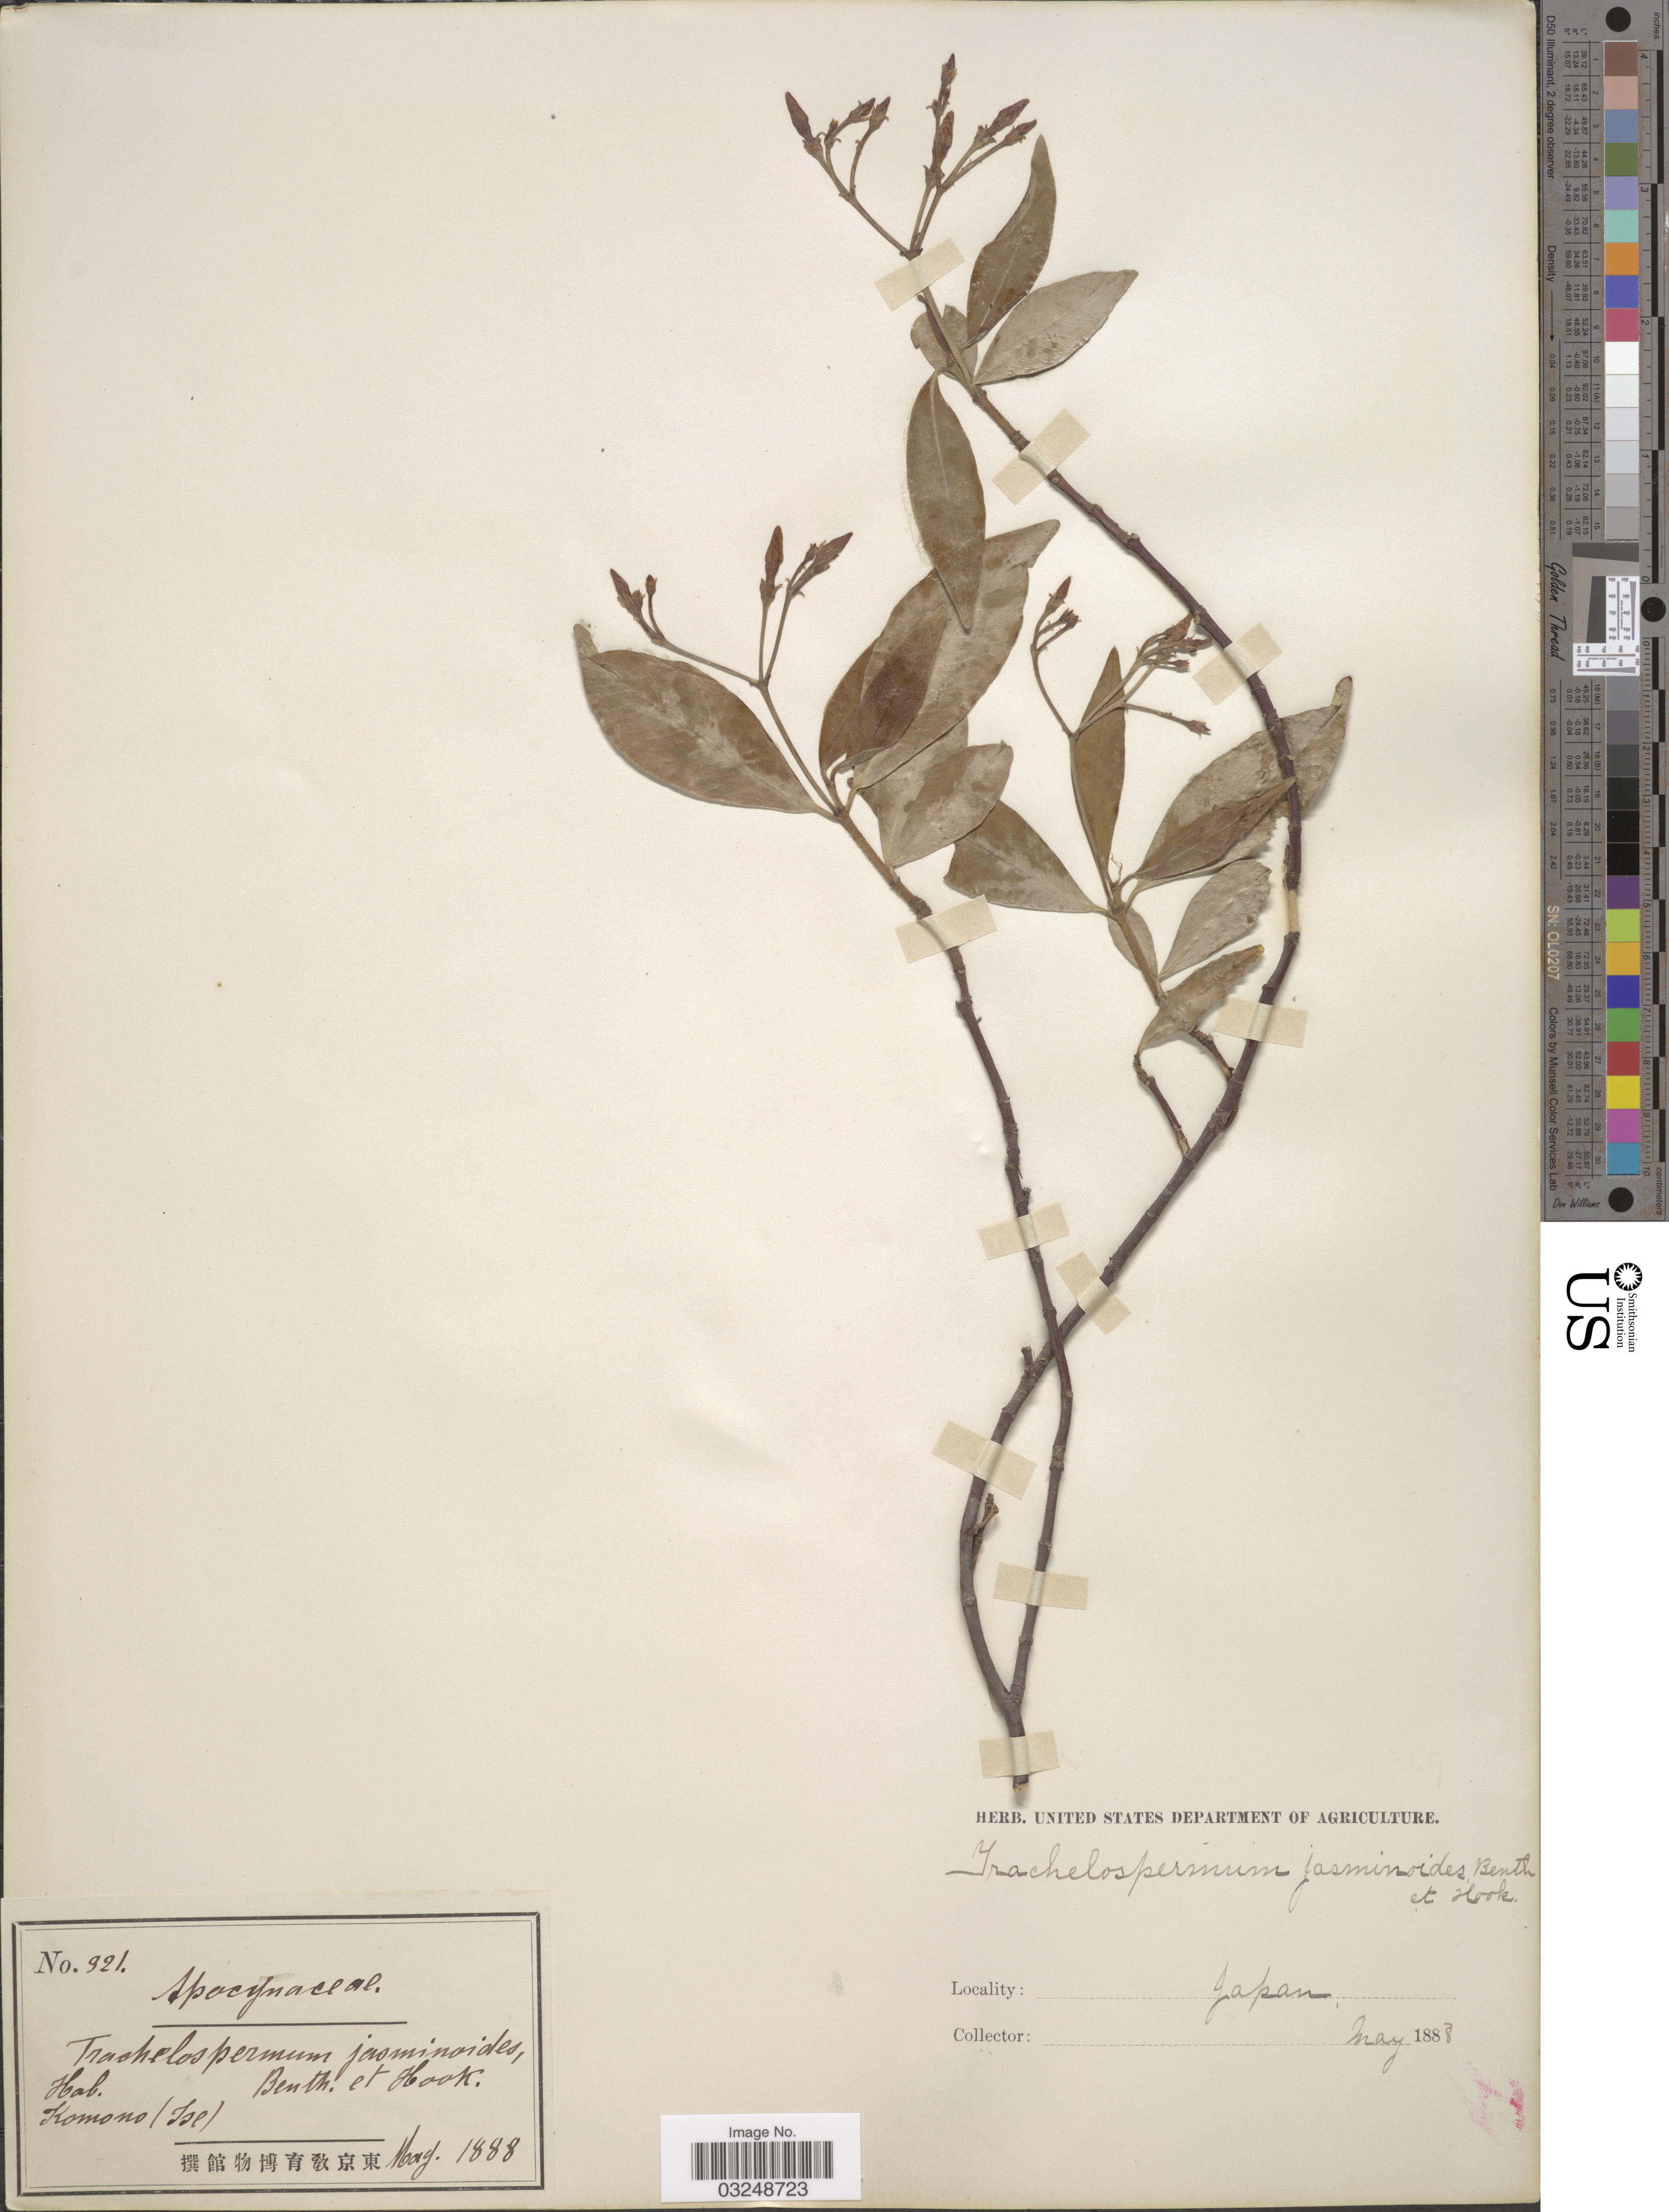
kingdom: Plantae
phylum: Tracheophyta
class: Magnoliopsida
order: Gentianales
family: Apocynaceae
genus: Trachelospermum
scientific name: Trachelospermum jasminoides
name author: (Lindl.) Lem.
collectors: ex herb. U. S. Department of Agriculture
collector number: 321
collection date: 1888-05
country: Japan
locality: Komono (Isl).